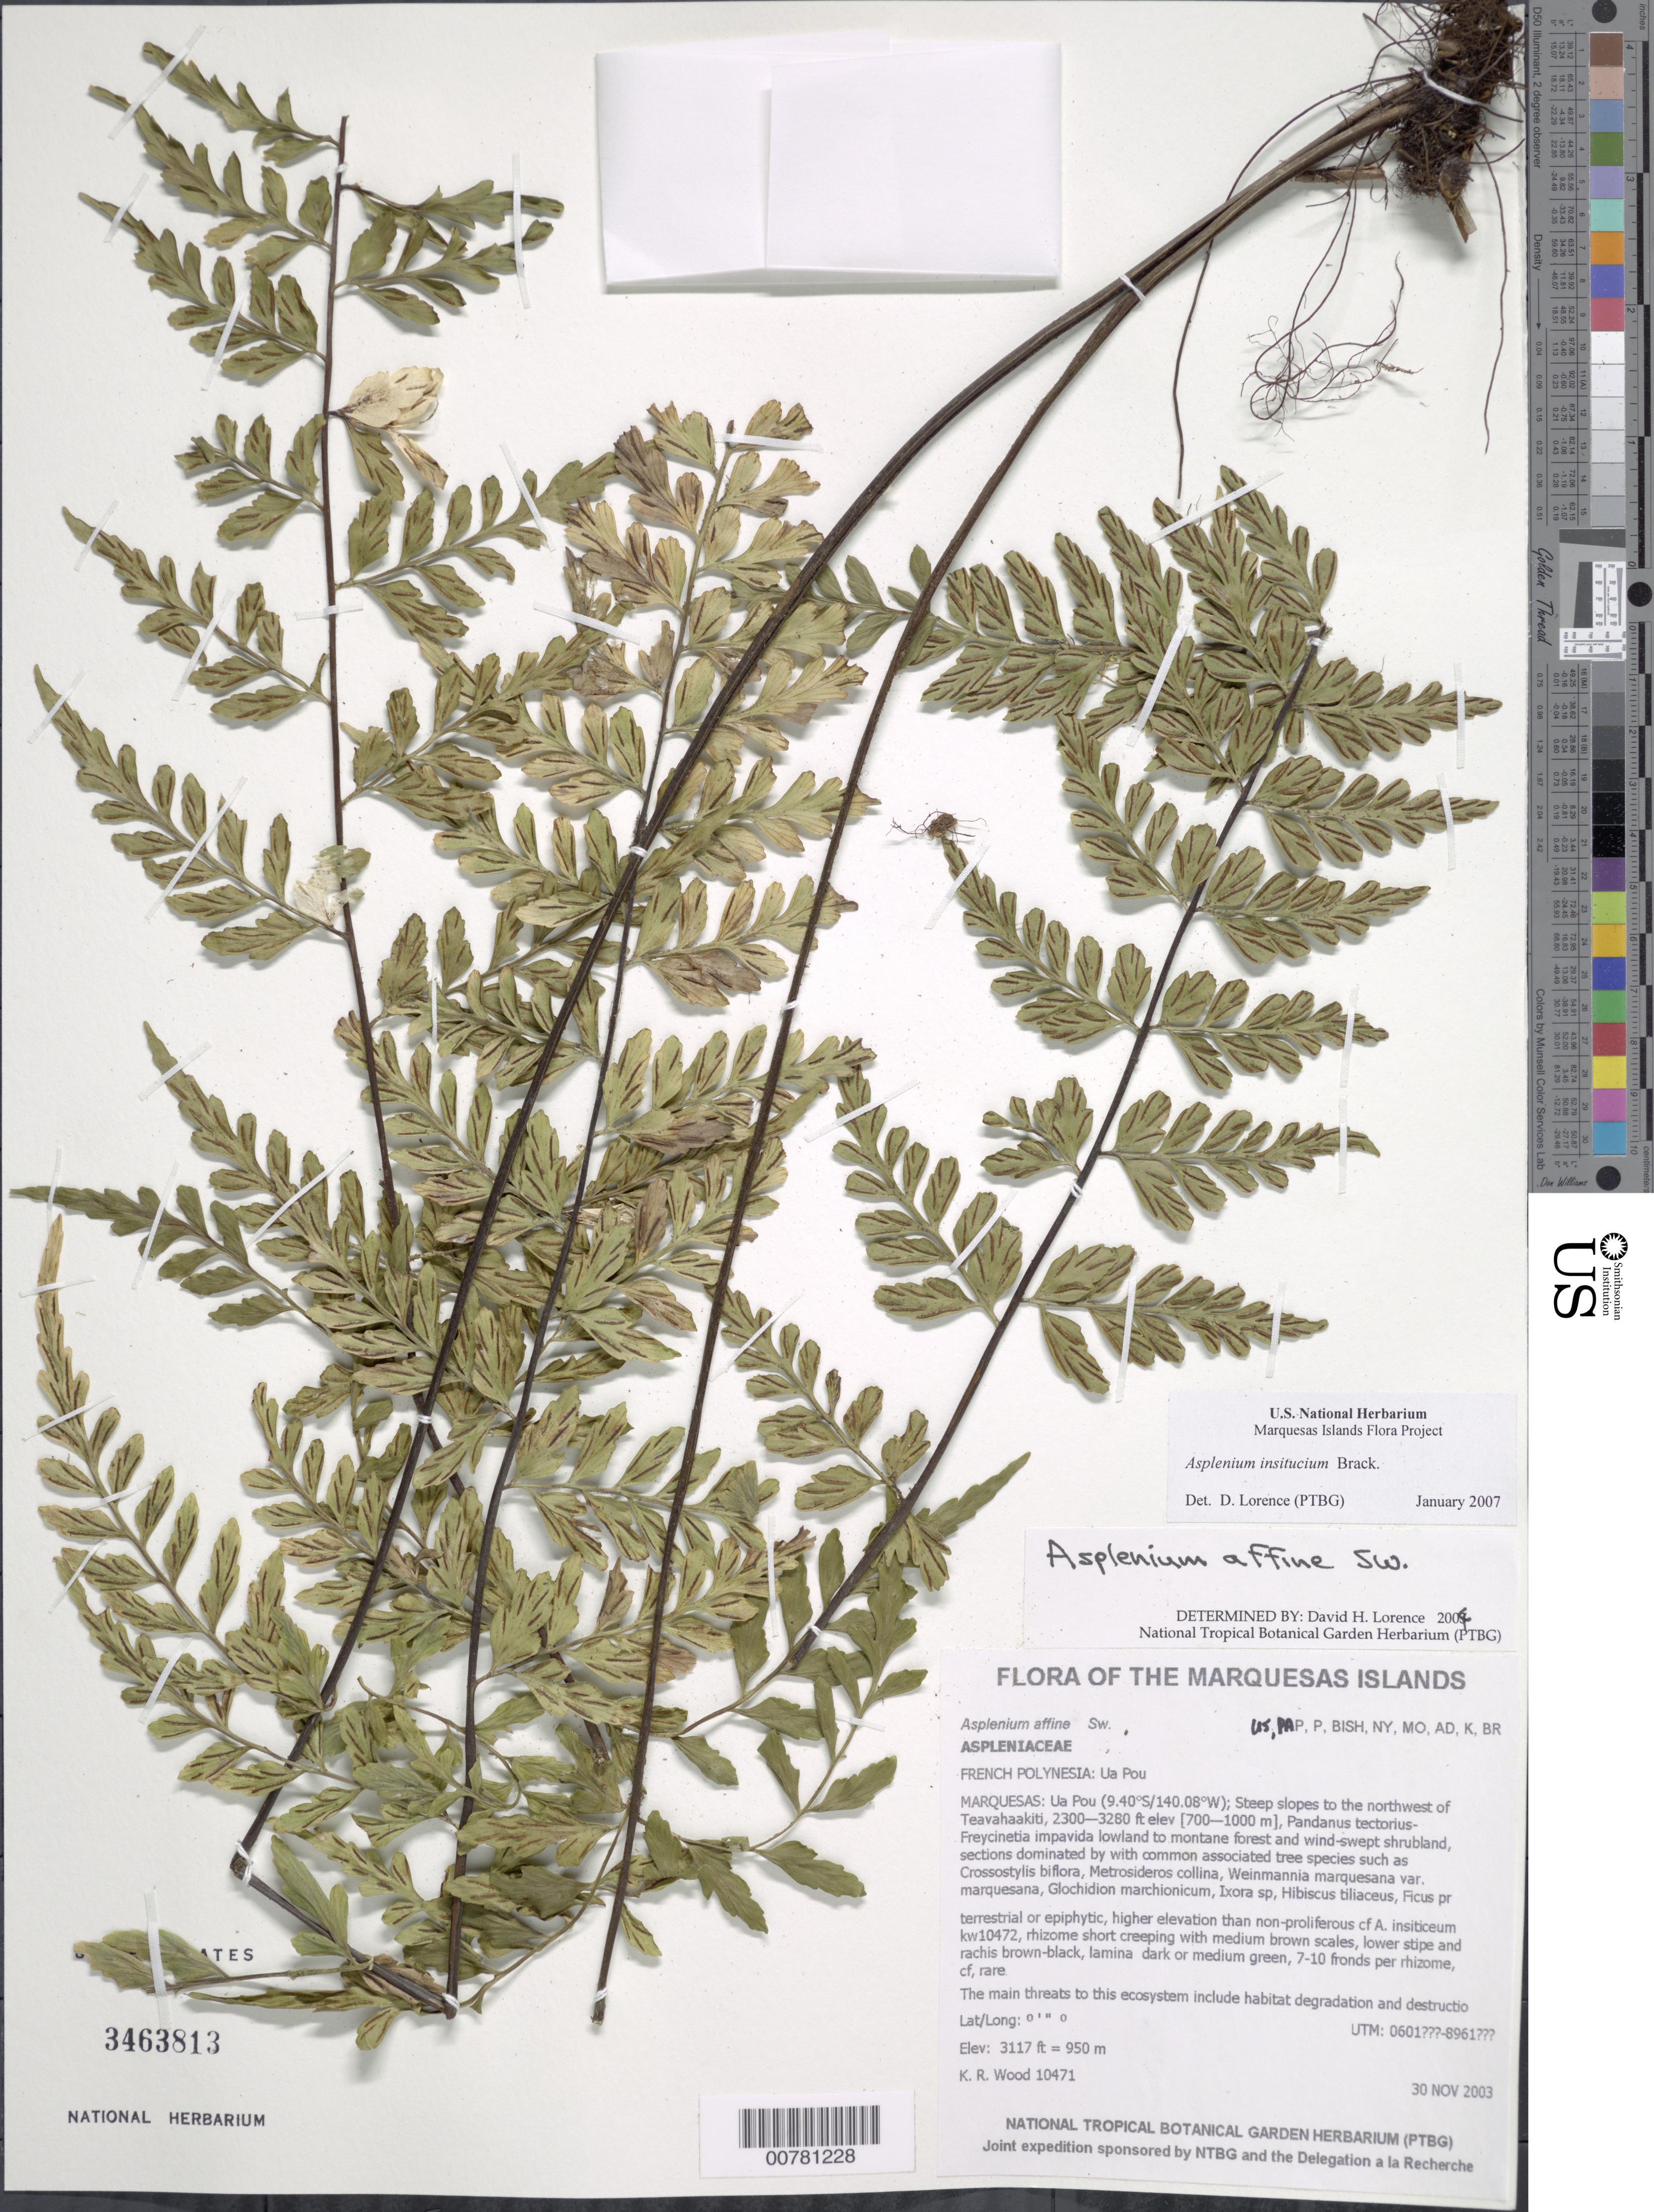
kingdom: Plantae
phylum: Tracheophyta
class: Polypodiopsida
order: Polypodiales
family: Aspleniaceae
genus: Asplenium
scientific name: Asplenium insiticium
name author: Brack. in Wilkes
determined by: Lorence, David H., (PTBG), National Tropical Botanical Garden (UNITED STATES)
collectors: K. R. Wood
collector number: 10471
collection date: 2003-11-30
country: French Polynesia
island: Ua Pou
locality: Steep slopes to the northwest of Teavahaakiti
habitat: Pandanus tectorius - Freycinetia impavida lowland to montane forest and wind-swept shrubland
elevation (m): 950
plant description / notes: Habitat degradation and destruction by feral pigs [only a few pigs observed], catastrophic extinction through environmental events, predation by rats [Rattus exulans] that eat seeds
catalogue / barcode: US 3463813